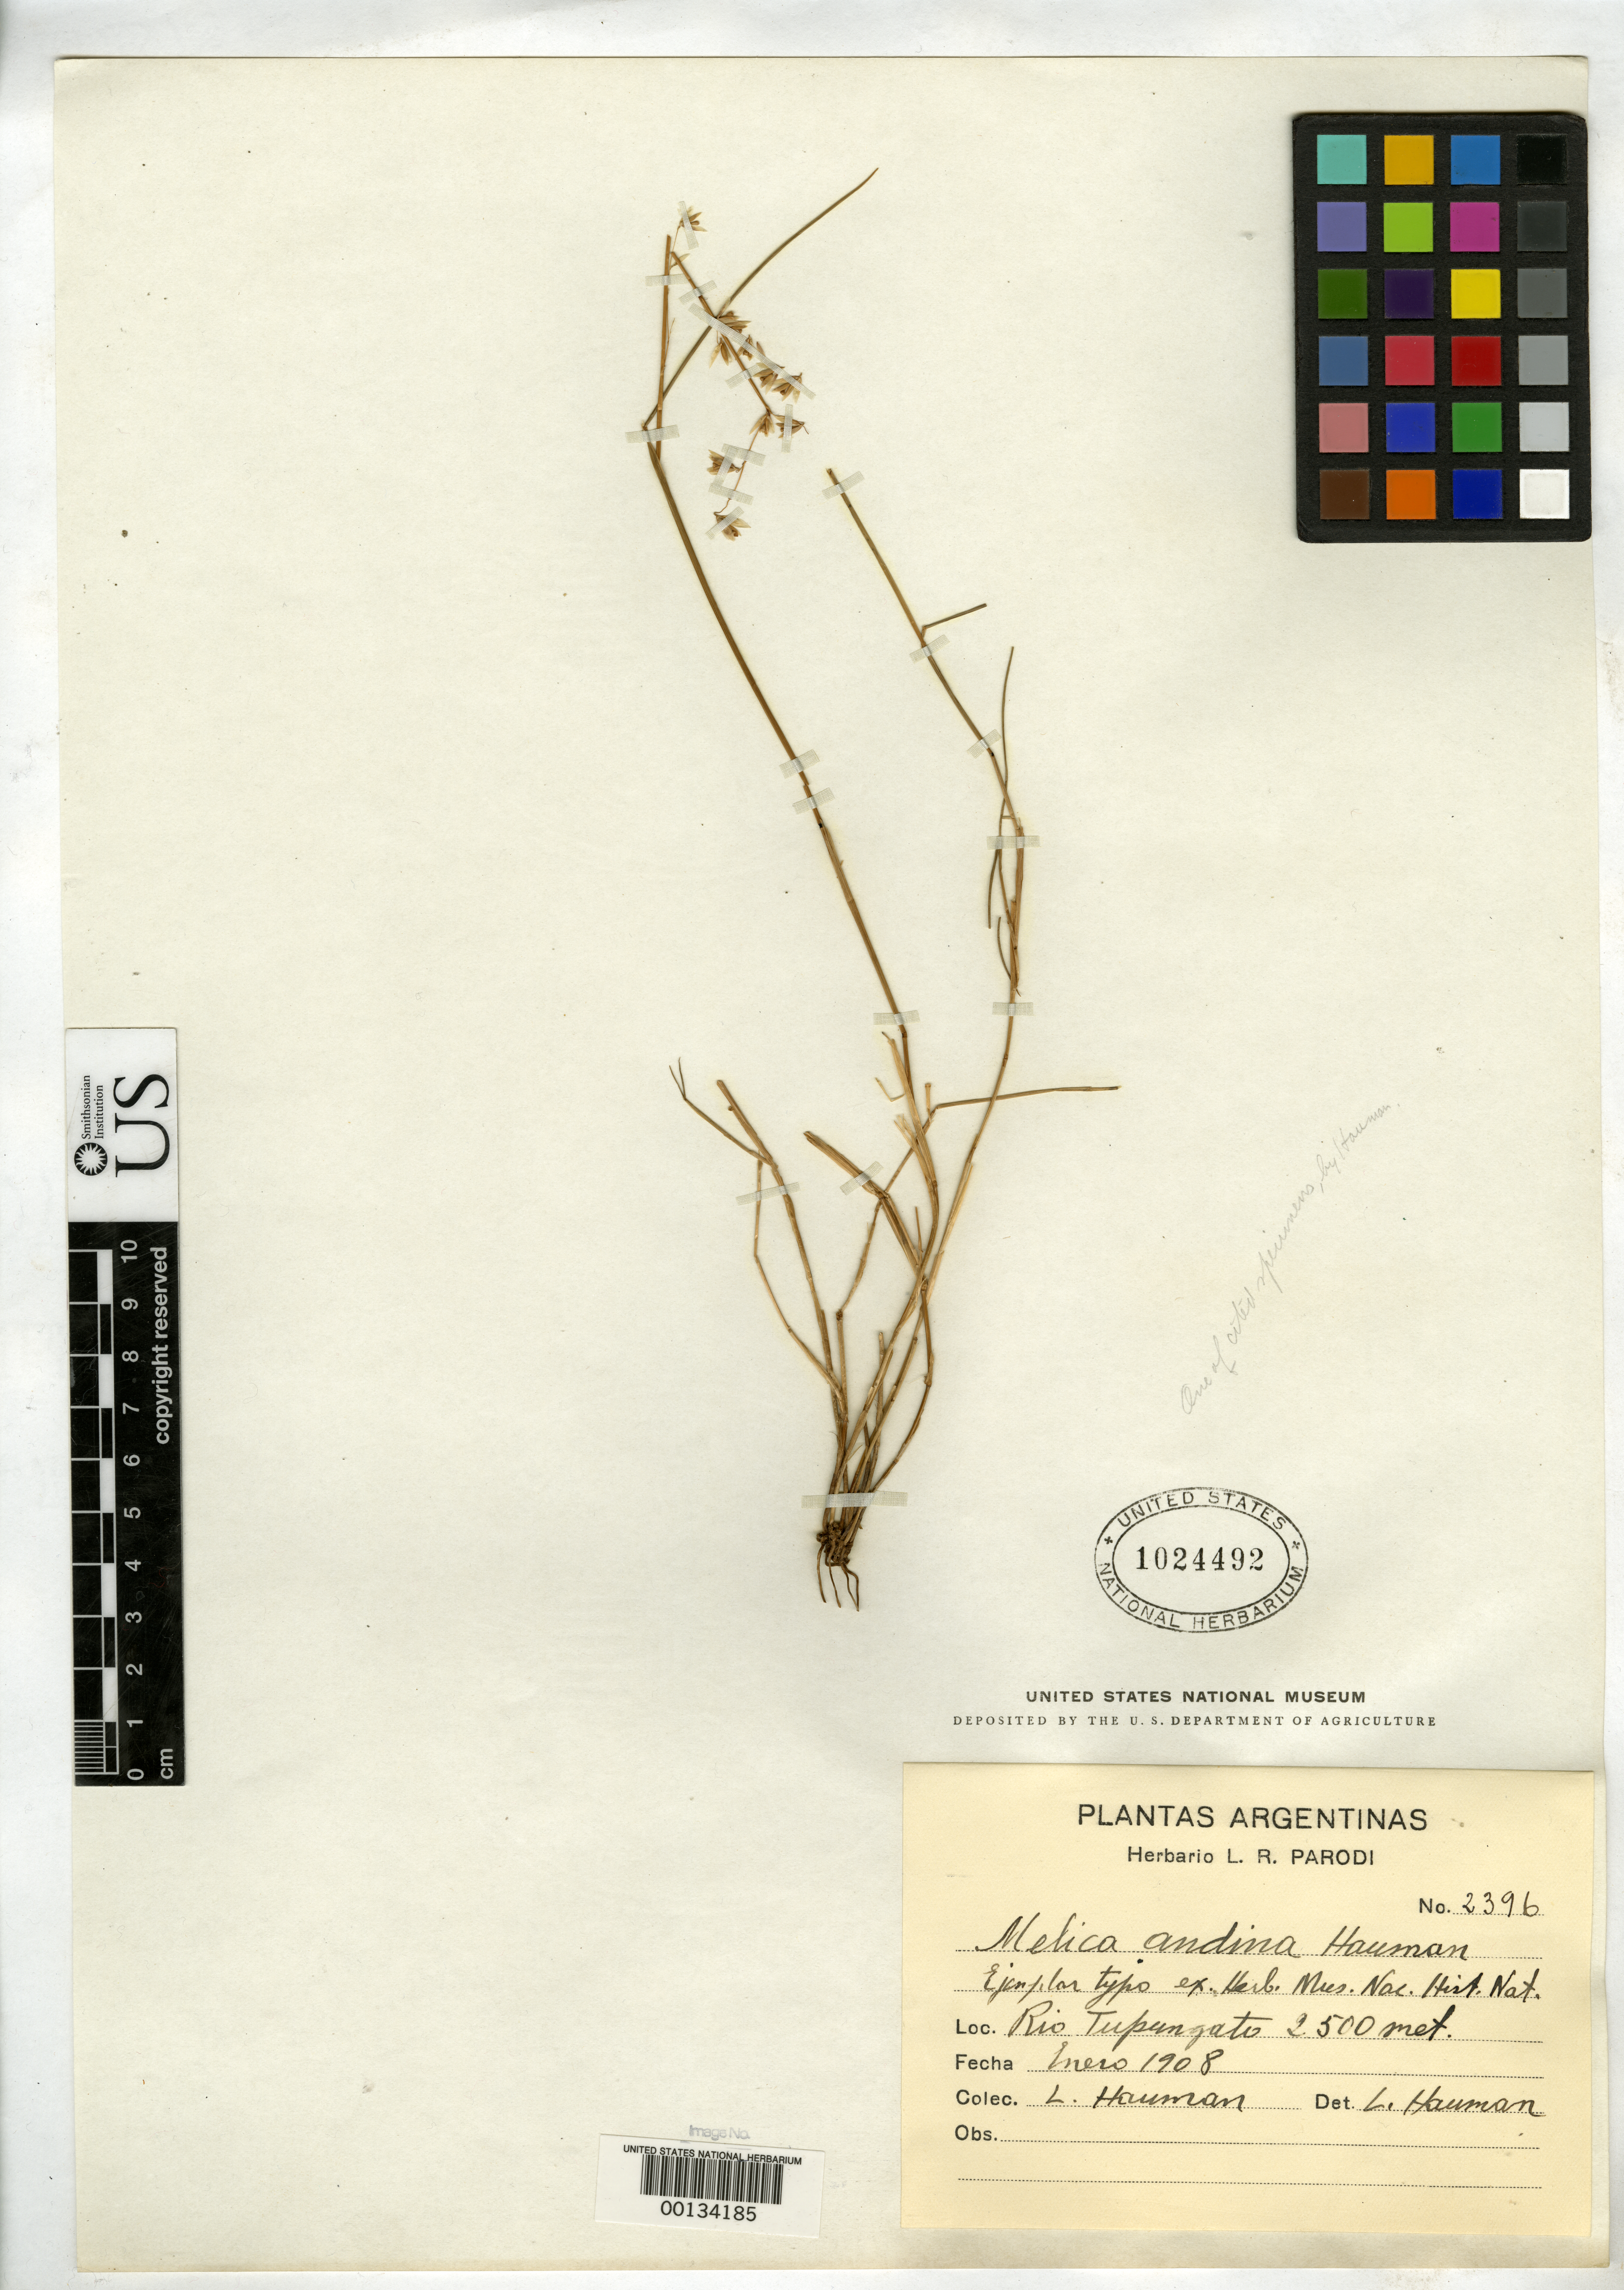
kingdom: Plantae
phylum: Tracheophyta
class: Liliopsida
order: Poales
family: Poaceae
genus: Melica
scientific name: Melica andina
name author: Hauman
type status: Isotype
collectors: L. L. Hauman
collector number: Parodi Herb. No. 2396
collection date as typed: Jan 1908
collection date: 1908-01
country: Argentina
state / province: Mendoza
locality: Rio Tupungato.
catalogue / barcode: US 1024492